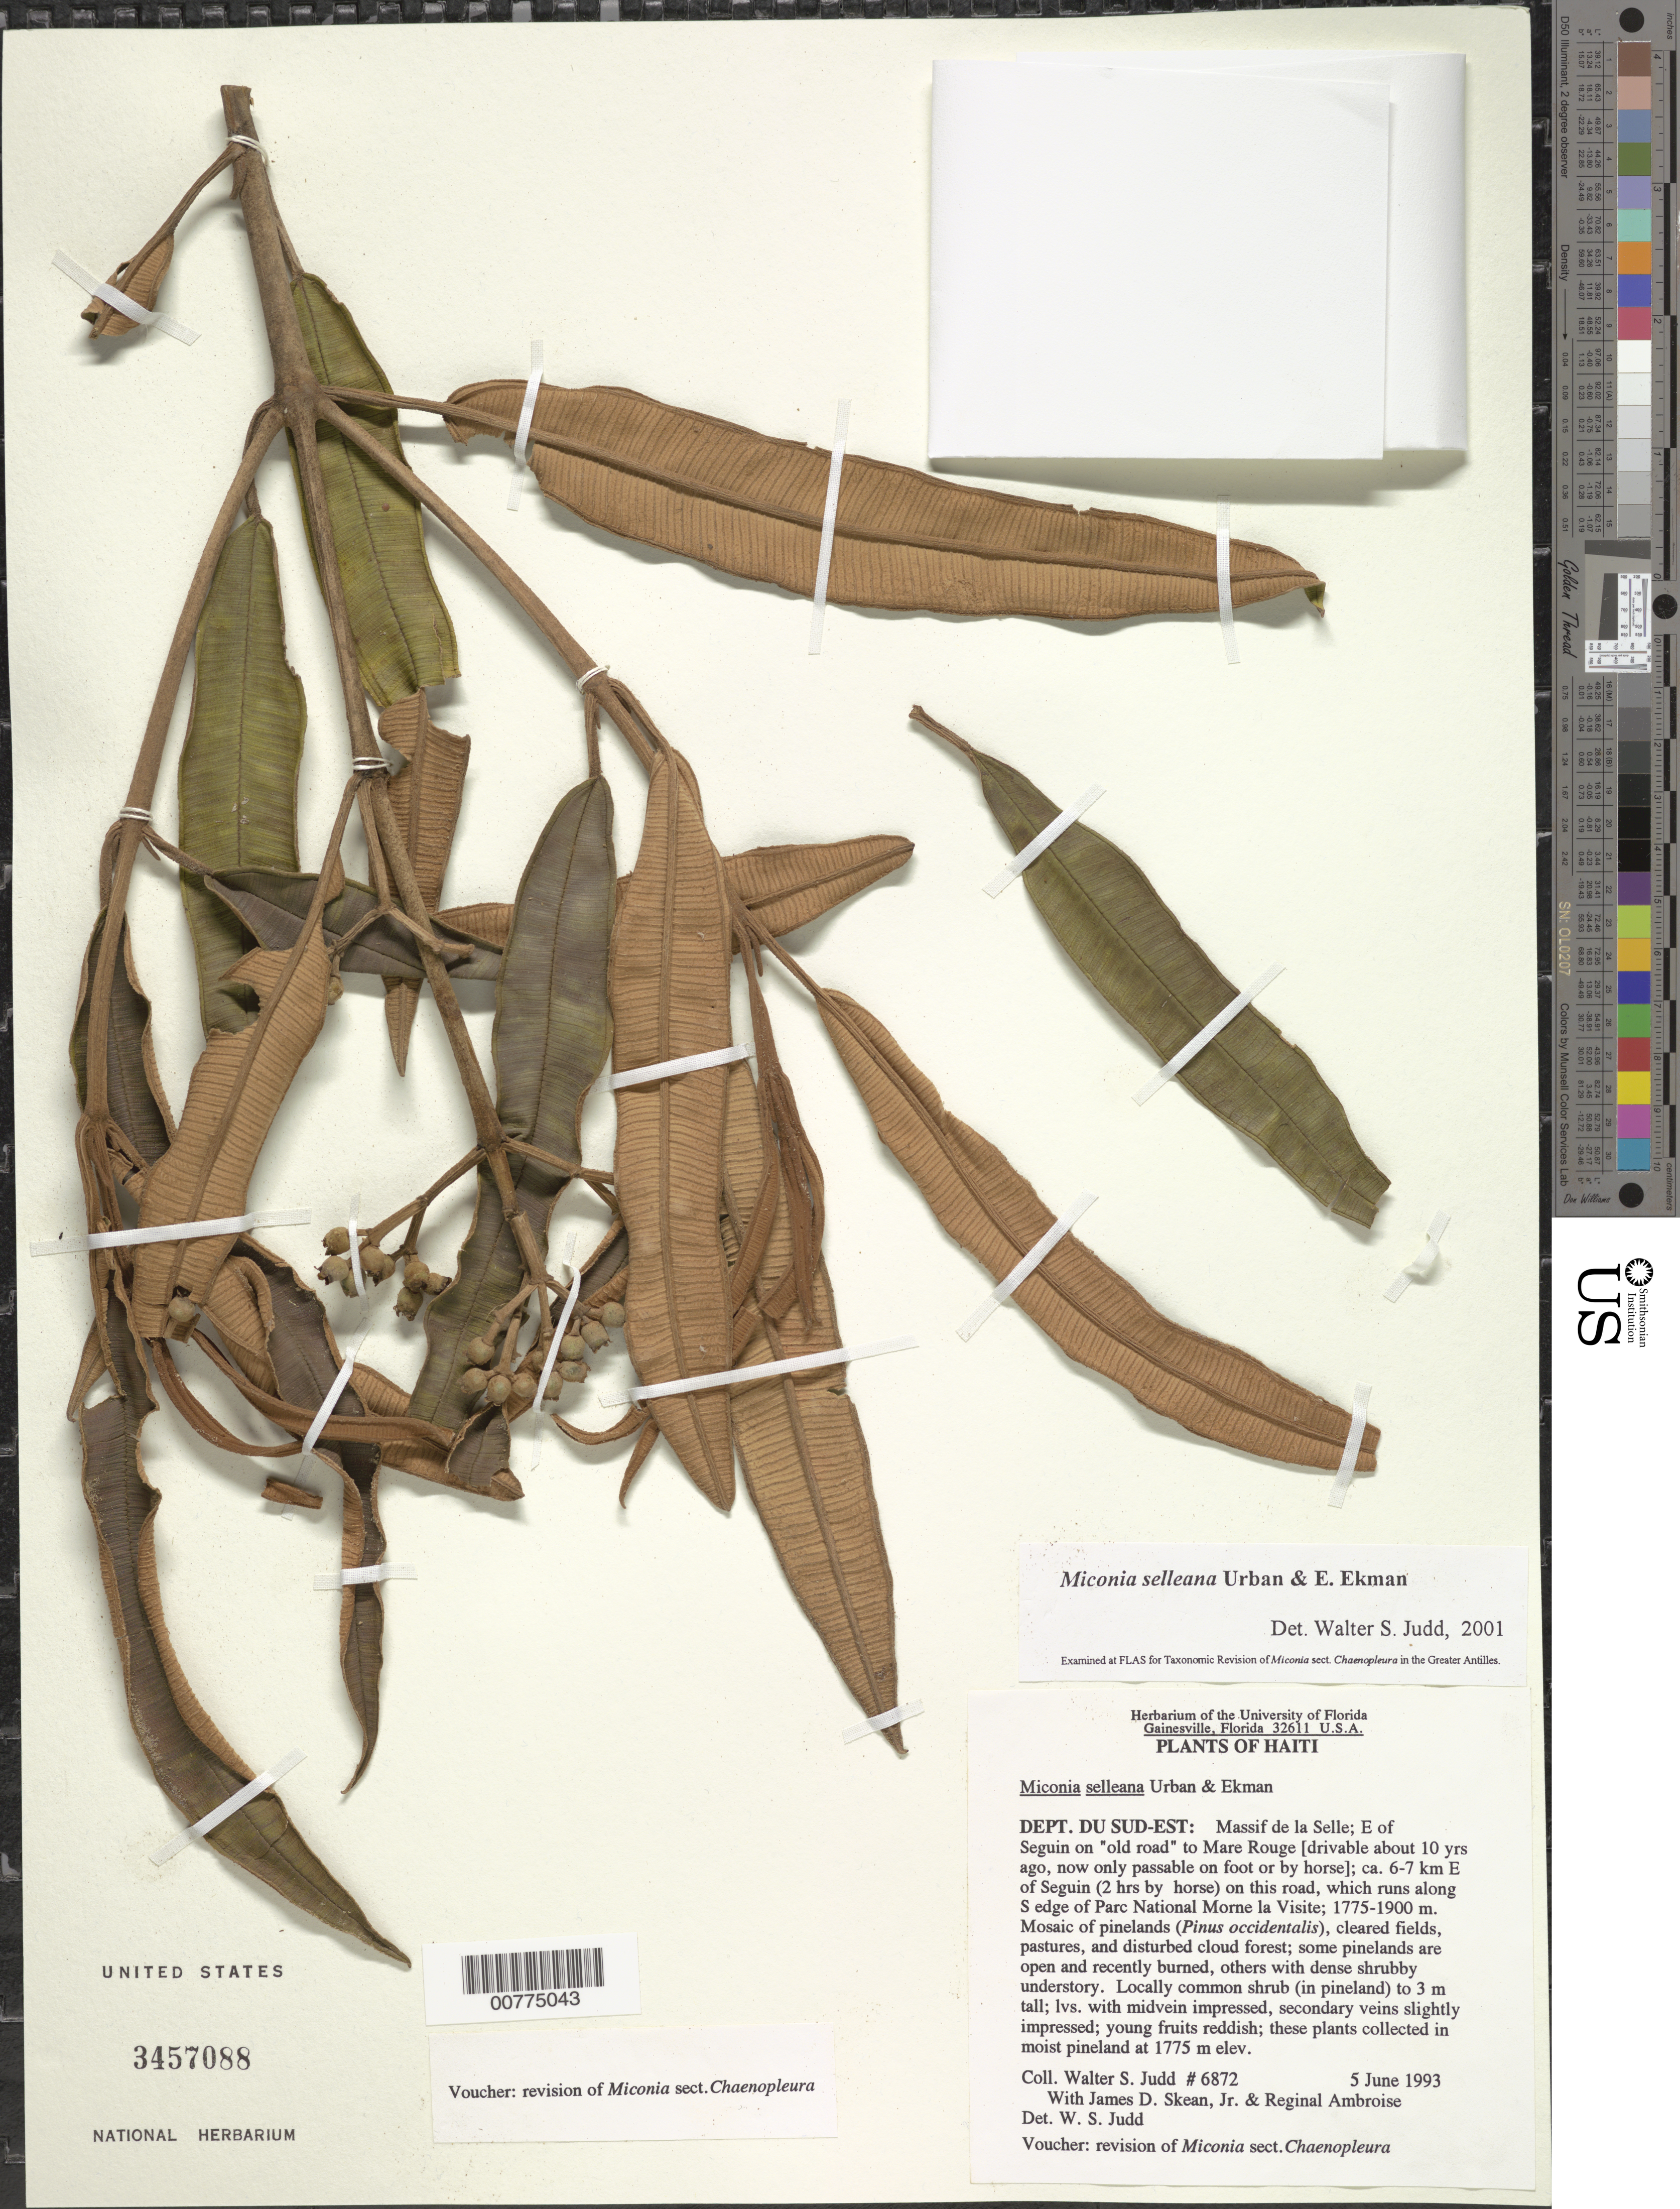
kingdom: Plantae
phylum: Tracheophyta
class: Magnoliopsida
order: Myrtales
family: Melastomataceae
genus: Miconia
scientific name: Miconia selleana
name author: Urb. & Ekman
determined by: Judd, Walter S.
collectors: W. S. Judd, J. D. Skean & R. Ambroise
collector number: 6872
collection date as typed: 05 Jun 1993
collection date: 1993-06-05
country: Haiti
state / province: Sud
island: Hispaniola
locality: Massif de la Selle, E of Seguin on "old road" to Mare Rouge, 6-7 km E of Seguin (2 hrs by horse) this road, which runs along S edge of Parc National Morne la Visite.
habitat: Moist mosaic of pinelands (Pinus occidentalis), cleared fields, pastures, disturbed cloud forest, etc.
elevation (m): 1775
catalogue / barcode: US 3457088